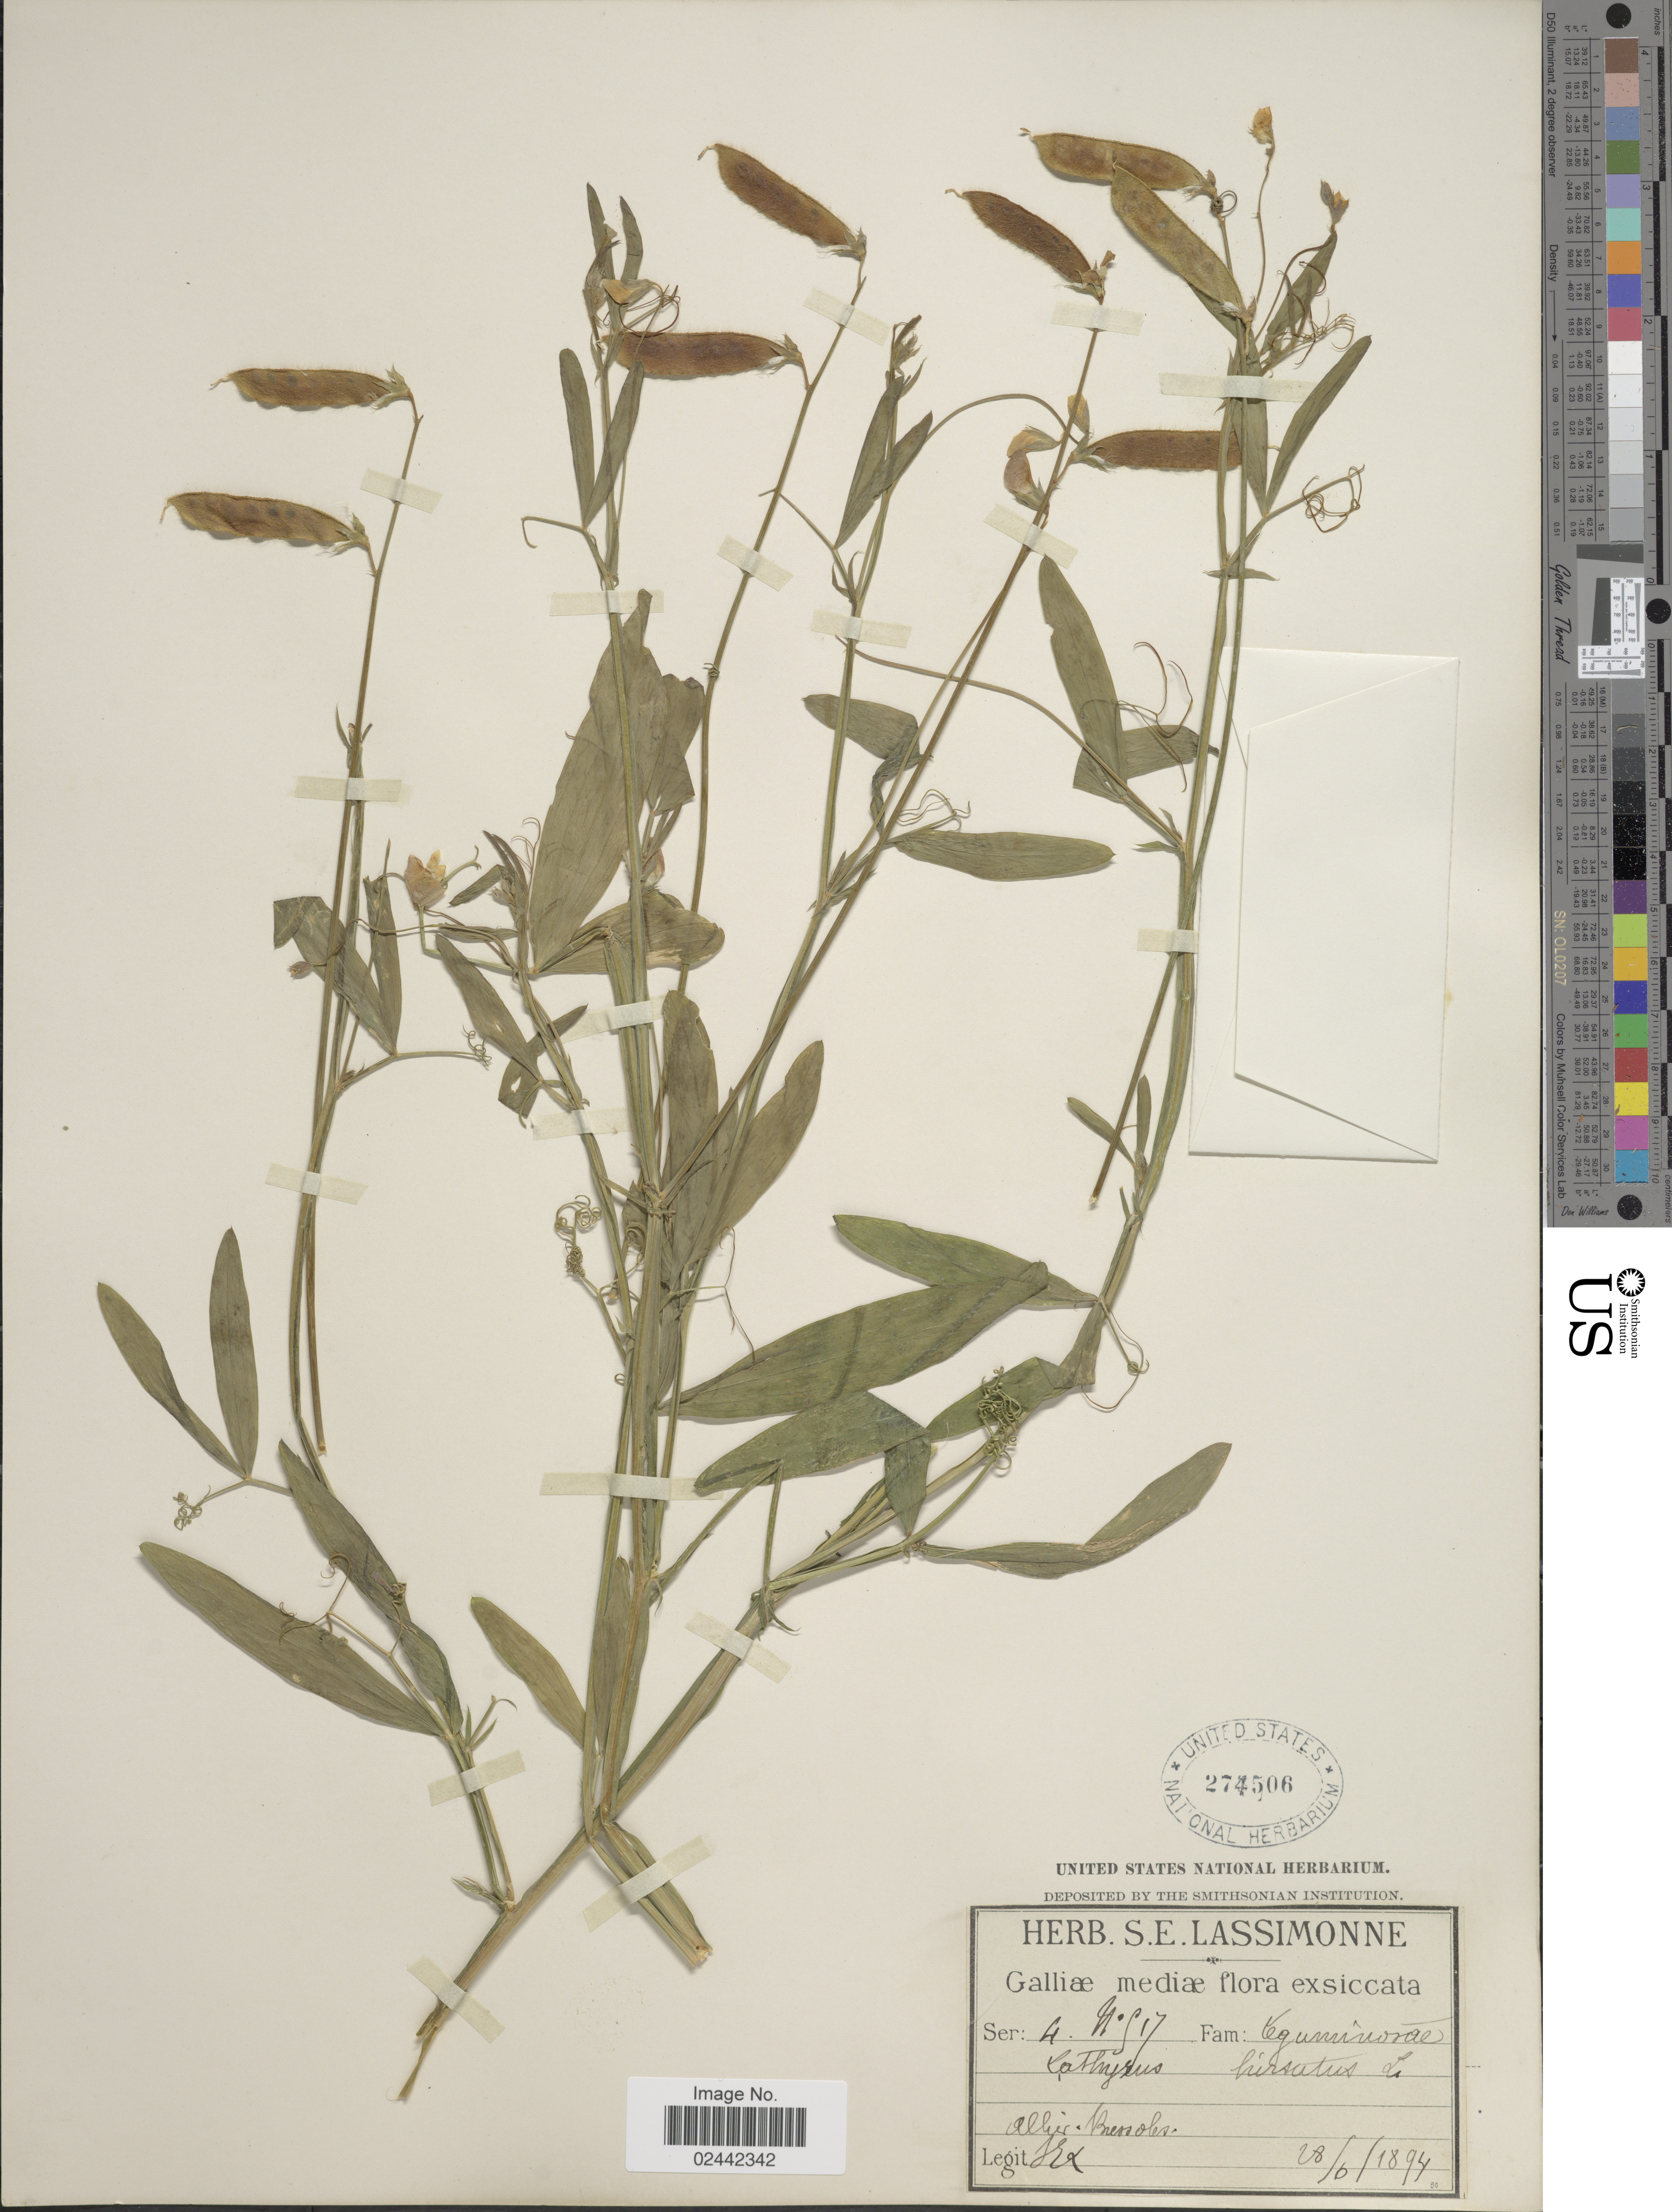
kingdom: Plantae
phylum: Tracheophyta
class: Magnoliopsida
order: Fabales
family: Fabaceae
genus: Lathyrus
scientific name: Lathyrus hirsutus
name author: L.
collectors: S. Lassimonne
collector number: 517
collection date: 1894-06-28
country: France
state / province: Auvergne-Rhône-Alpes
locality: Galliæ mediæ [Central France]. Allier - Bressoles [Bressolles].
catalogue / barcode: US 274506